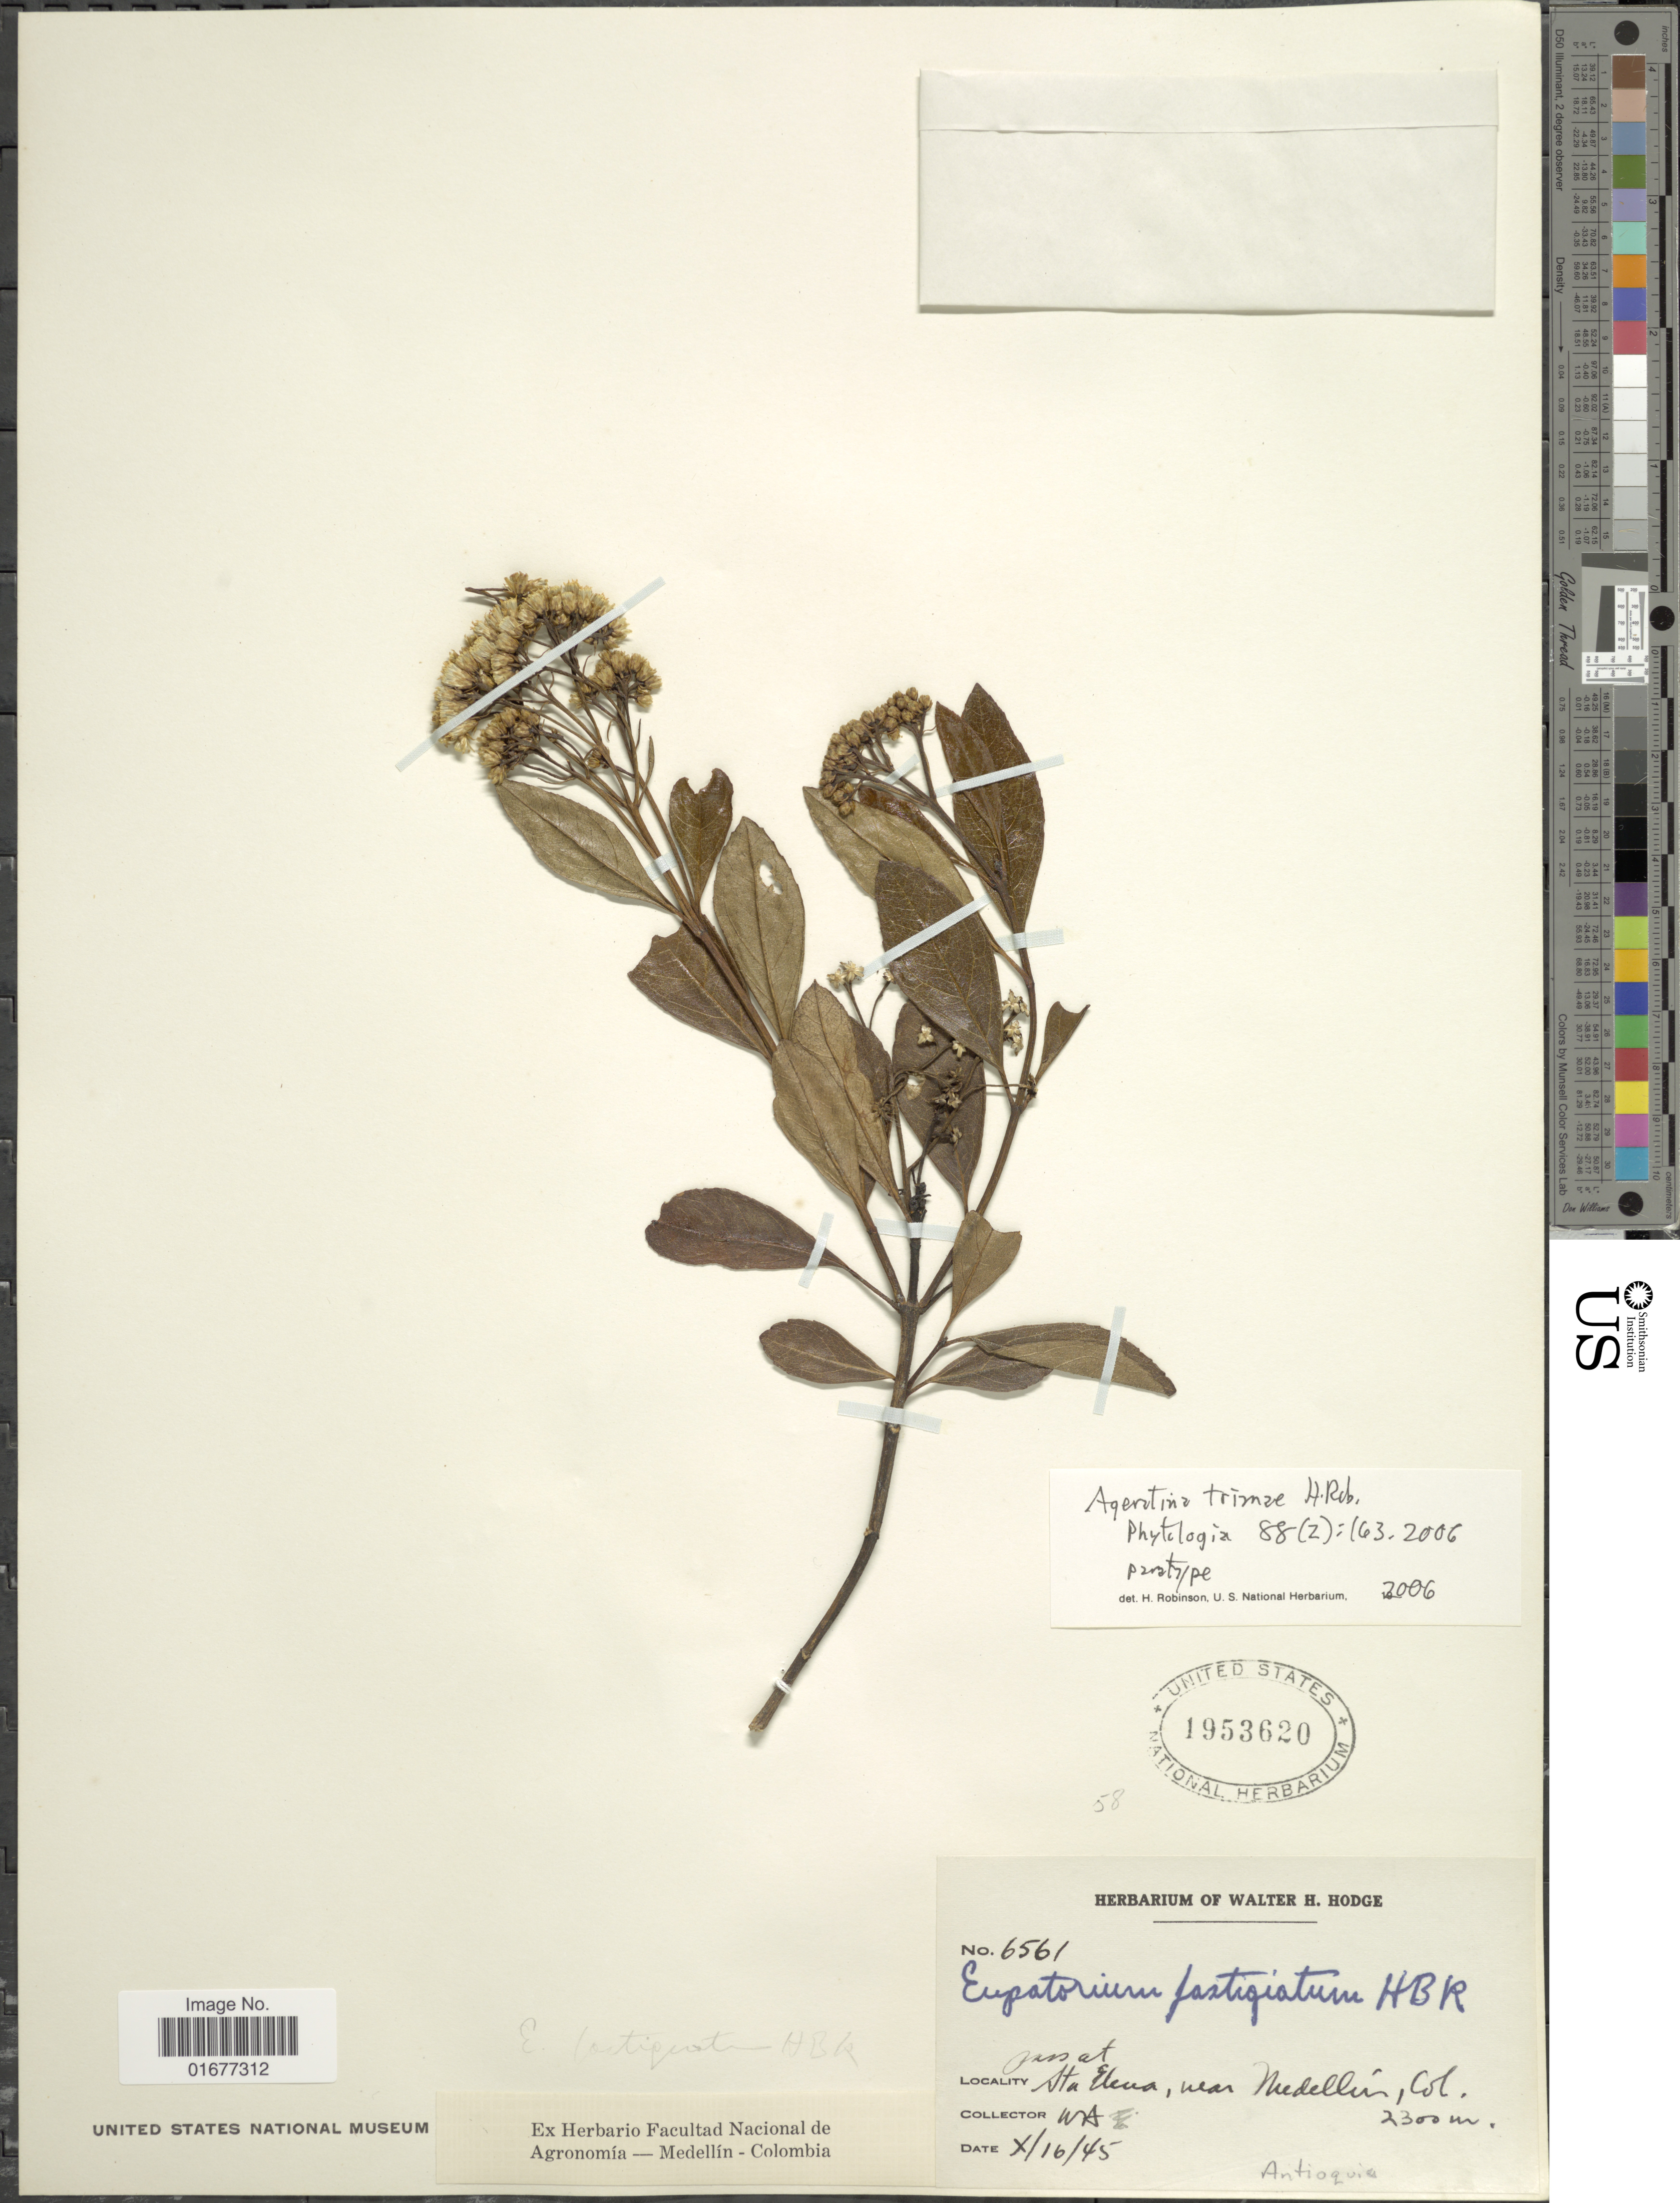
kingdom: Plantae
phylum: Tracheophyta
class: Magnoliopsida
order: Asterales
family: Asteraceae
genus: Ageratina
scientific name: Ageratina fastigiata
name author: (Kunth) R.M. King & H. Rob.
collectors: W. Hodge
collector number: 6561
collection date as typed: Transcribed d/m/y: 16/10/45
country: Colombia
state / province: Antioquia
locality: Sta Elena, near Medellin, Col.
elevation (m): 2300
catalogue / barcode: US 1953620